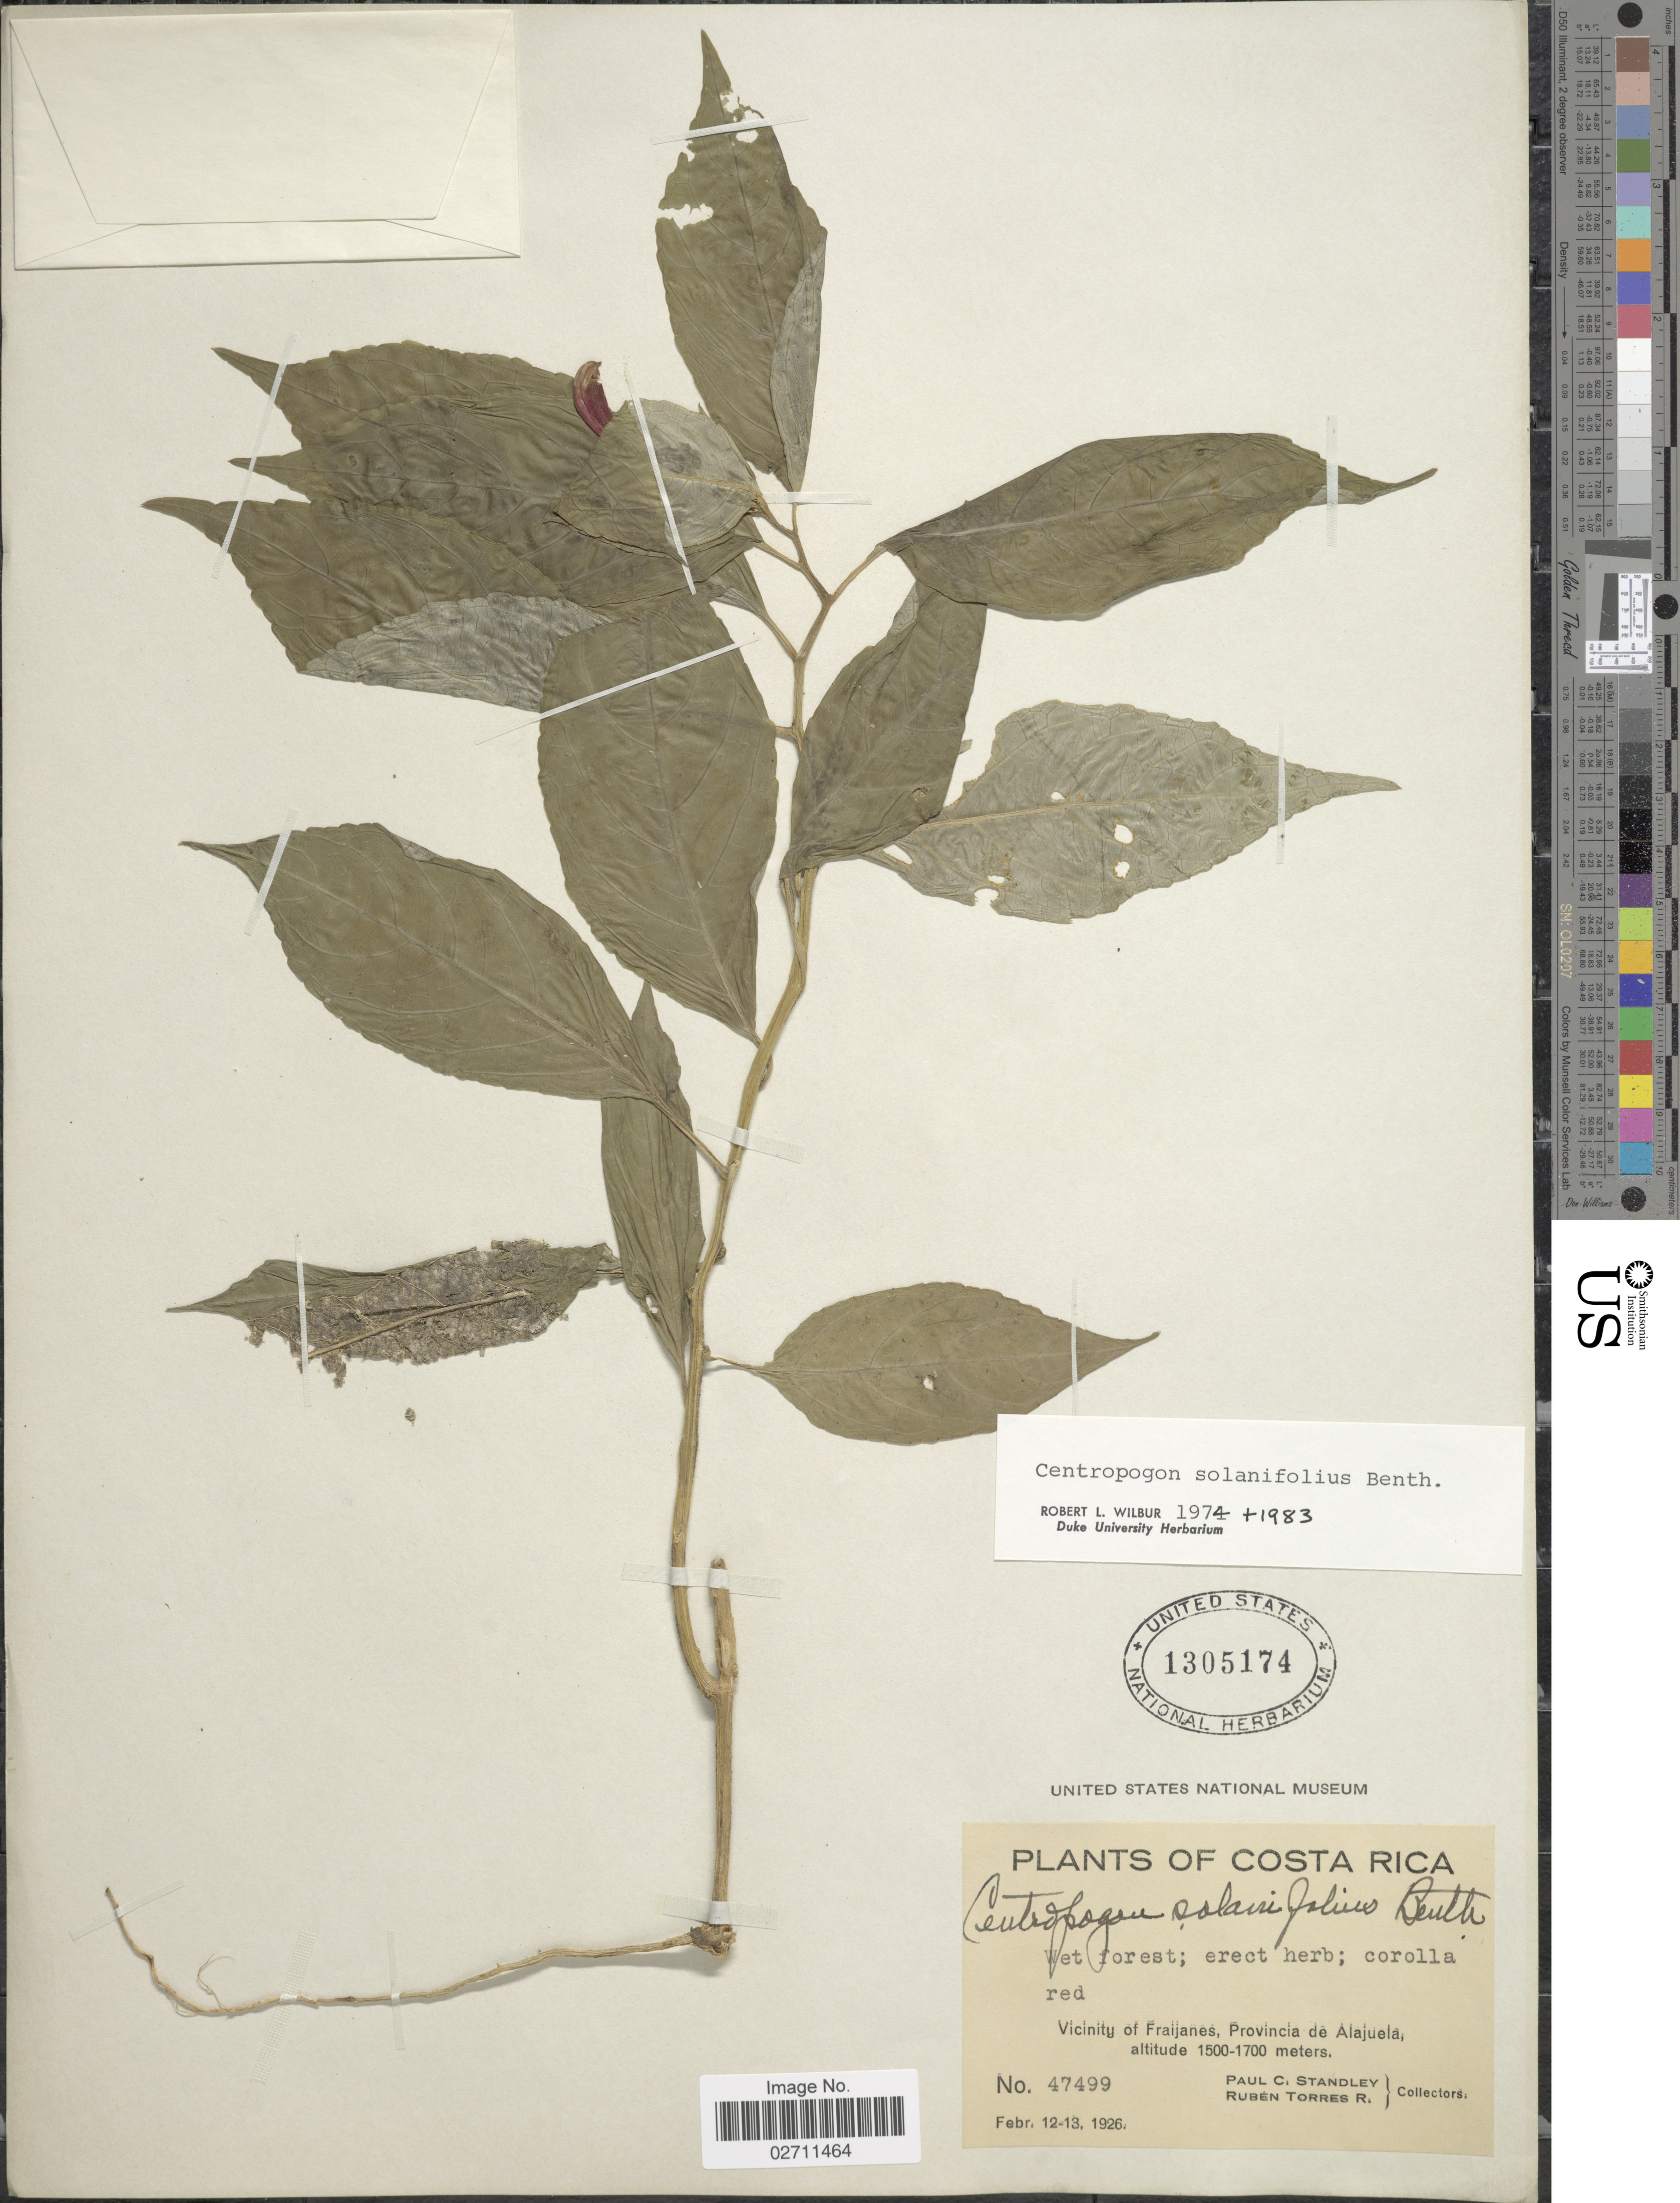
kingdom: Plantae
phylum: Tracheophyta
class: Magnoliopsida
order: Asterales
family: Campanulaceae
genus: Centropogon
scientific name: Centropogon solanifolius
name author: Benth.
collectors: P. C. Standley & R. Torres R.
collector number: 47499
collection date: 1926-02-12/1926-02-13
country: Costa Rica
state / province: Alajuela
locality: Vicinity of Fraijanes.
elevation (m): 1500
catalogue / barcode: US 1305174